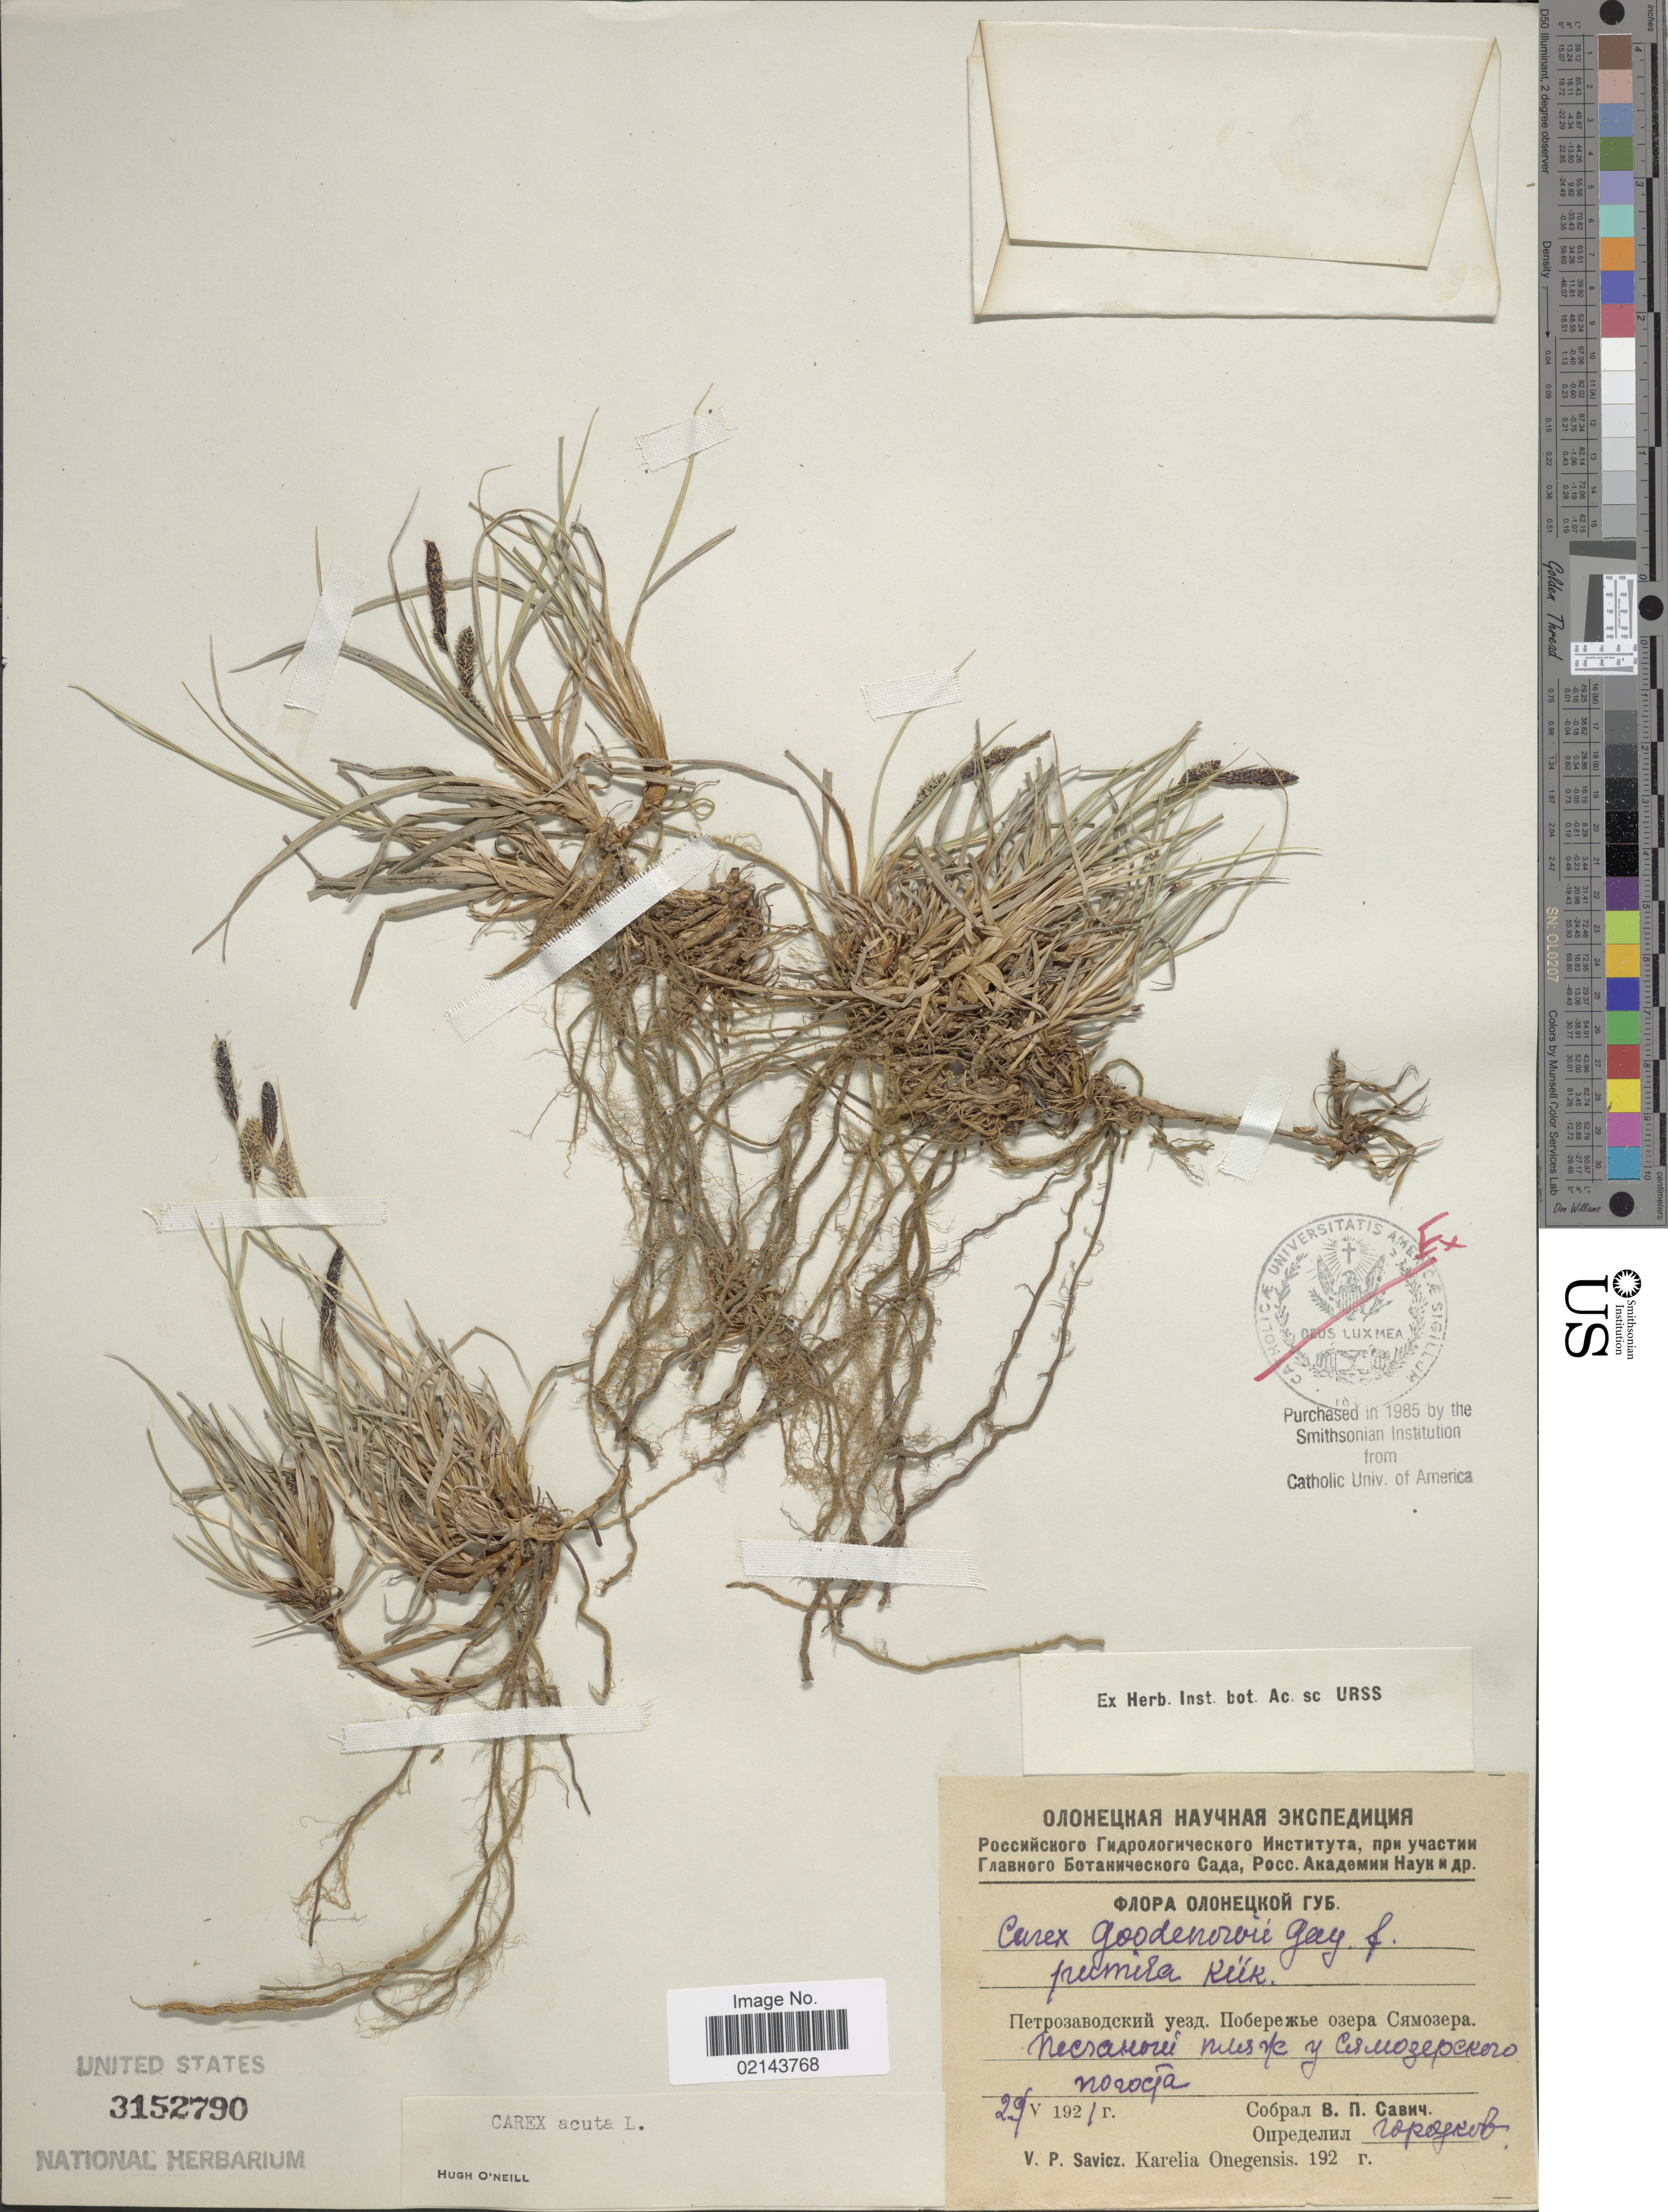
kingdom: Plantae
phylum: Tracheophyta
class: Liliopsida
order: Poales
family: Cyperaceae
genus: Carex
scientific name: Carex acuta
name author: L.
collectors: V. P. Savicz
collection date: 1921-05-29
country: Russian Federation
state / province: Karelia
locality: Karelia Onegensis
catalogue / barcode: US 3152790